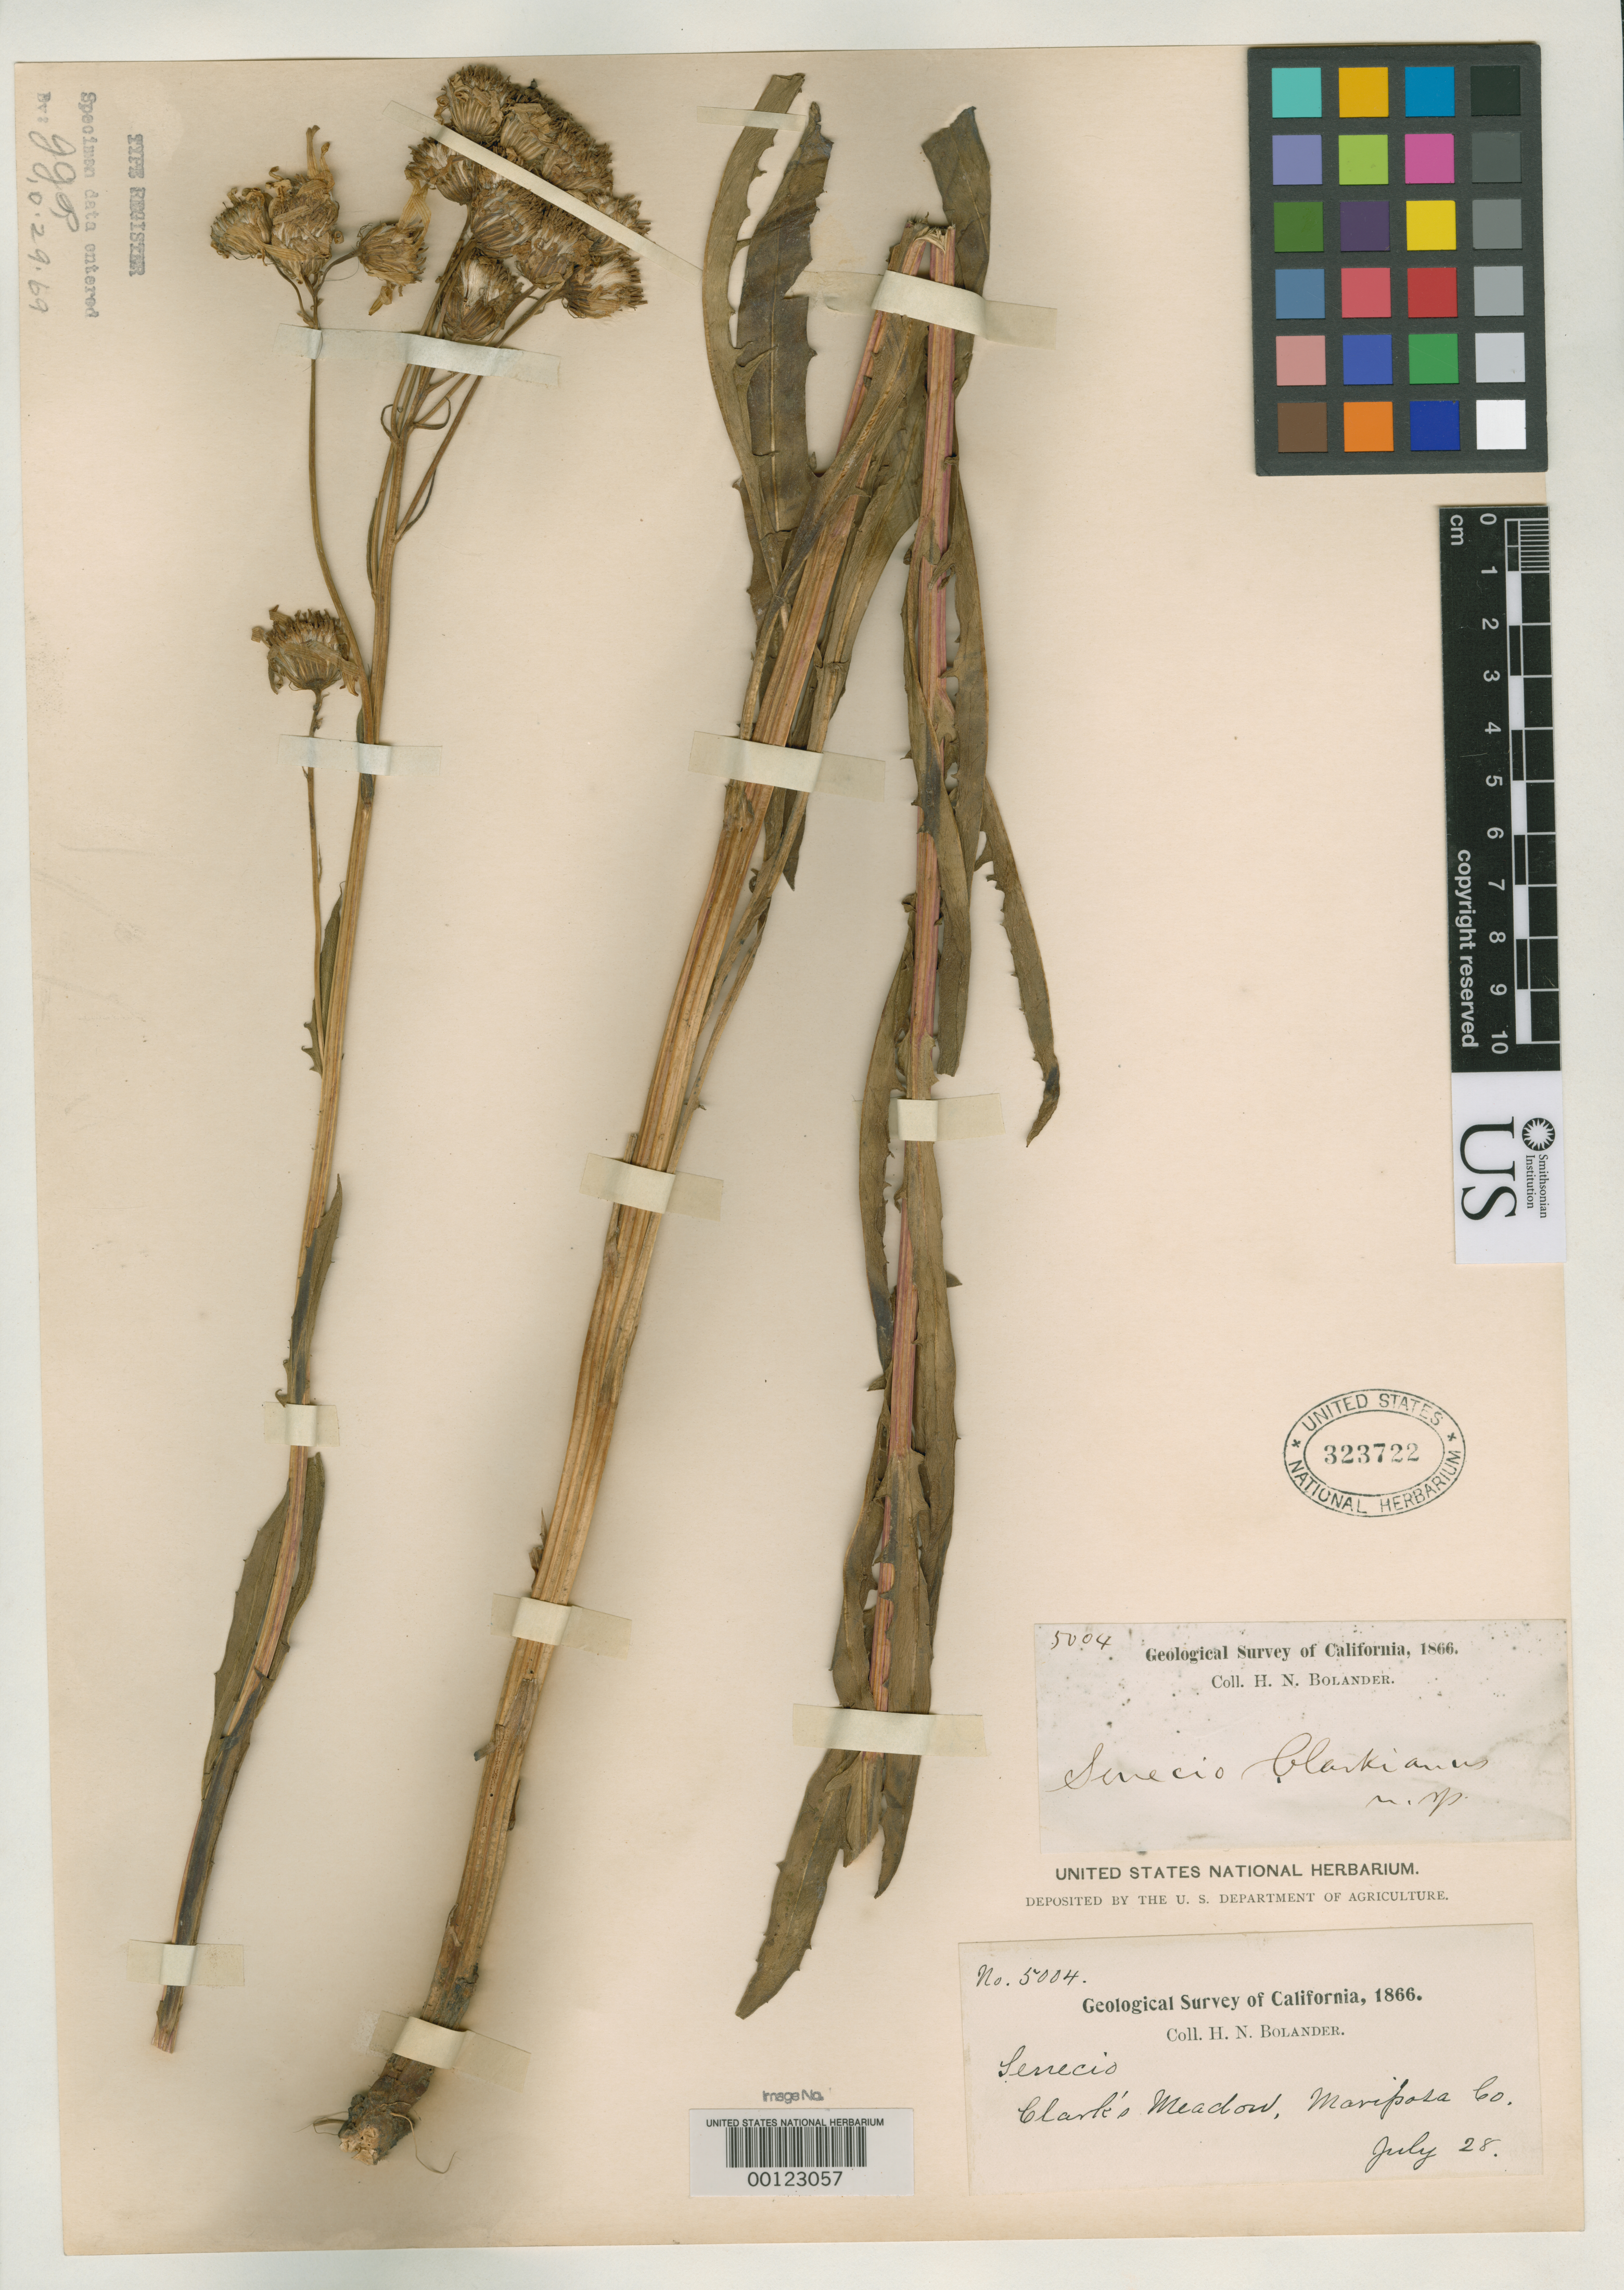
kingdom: Plantae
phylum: Tracheophyta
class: Magnoliopsida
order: Asterales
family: Asteraceae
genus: Senecio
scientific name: Senecio clarkianus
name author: A. Gray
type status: Syntype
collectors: H. Bolander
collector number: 5004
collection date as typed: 28 Jul 1866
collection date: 1866-07-28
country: United States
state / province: California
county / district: Mariposa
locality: Clark's Meadow, Mariposa Co.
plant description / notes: No collection number cited. Protologue, "In Clark's meadow, below the Mariposa Big-tree Grove, Bolander". A single sheet of Bolander 5004 at GH is recorded in HUH records as "holotype" but at least 2 collections at US (Bolander 4990 & 5004) appear to bear original annotations by A. Gray.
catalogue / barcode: US 323722